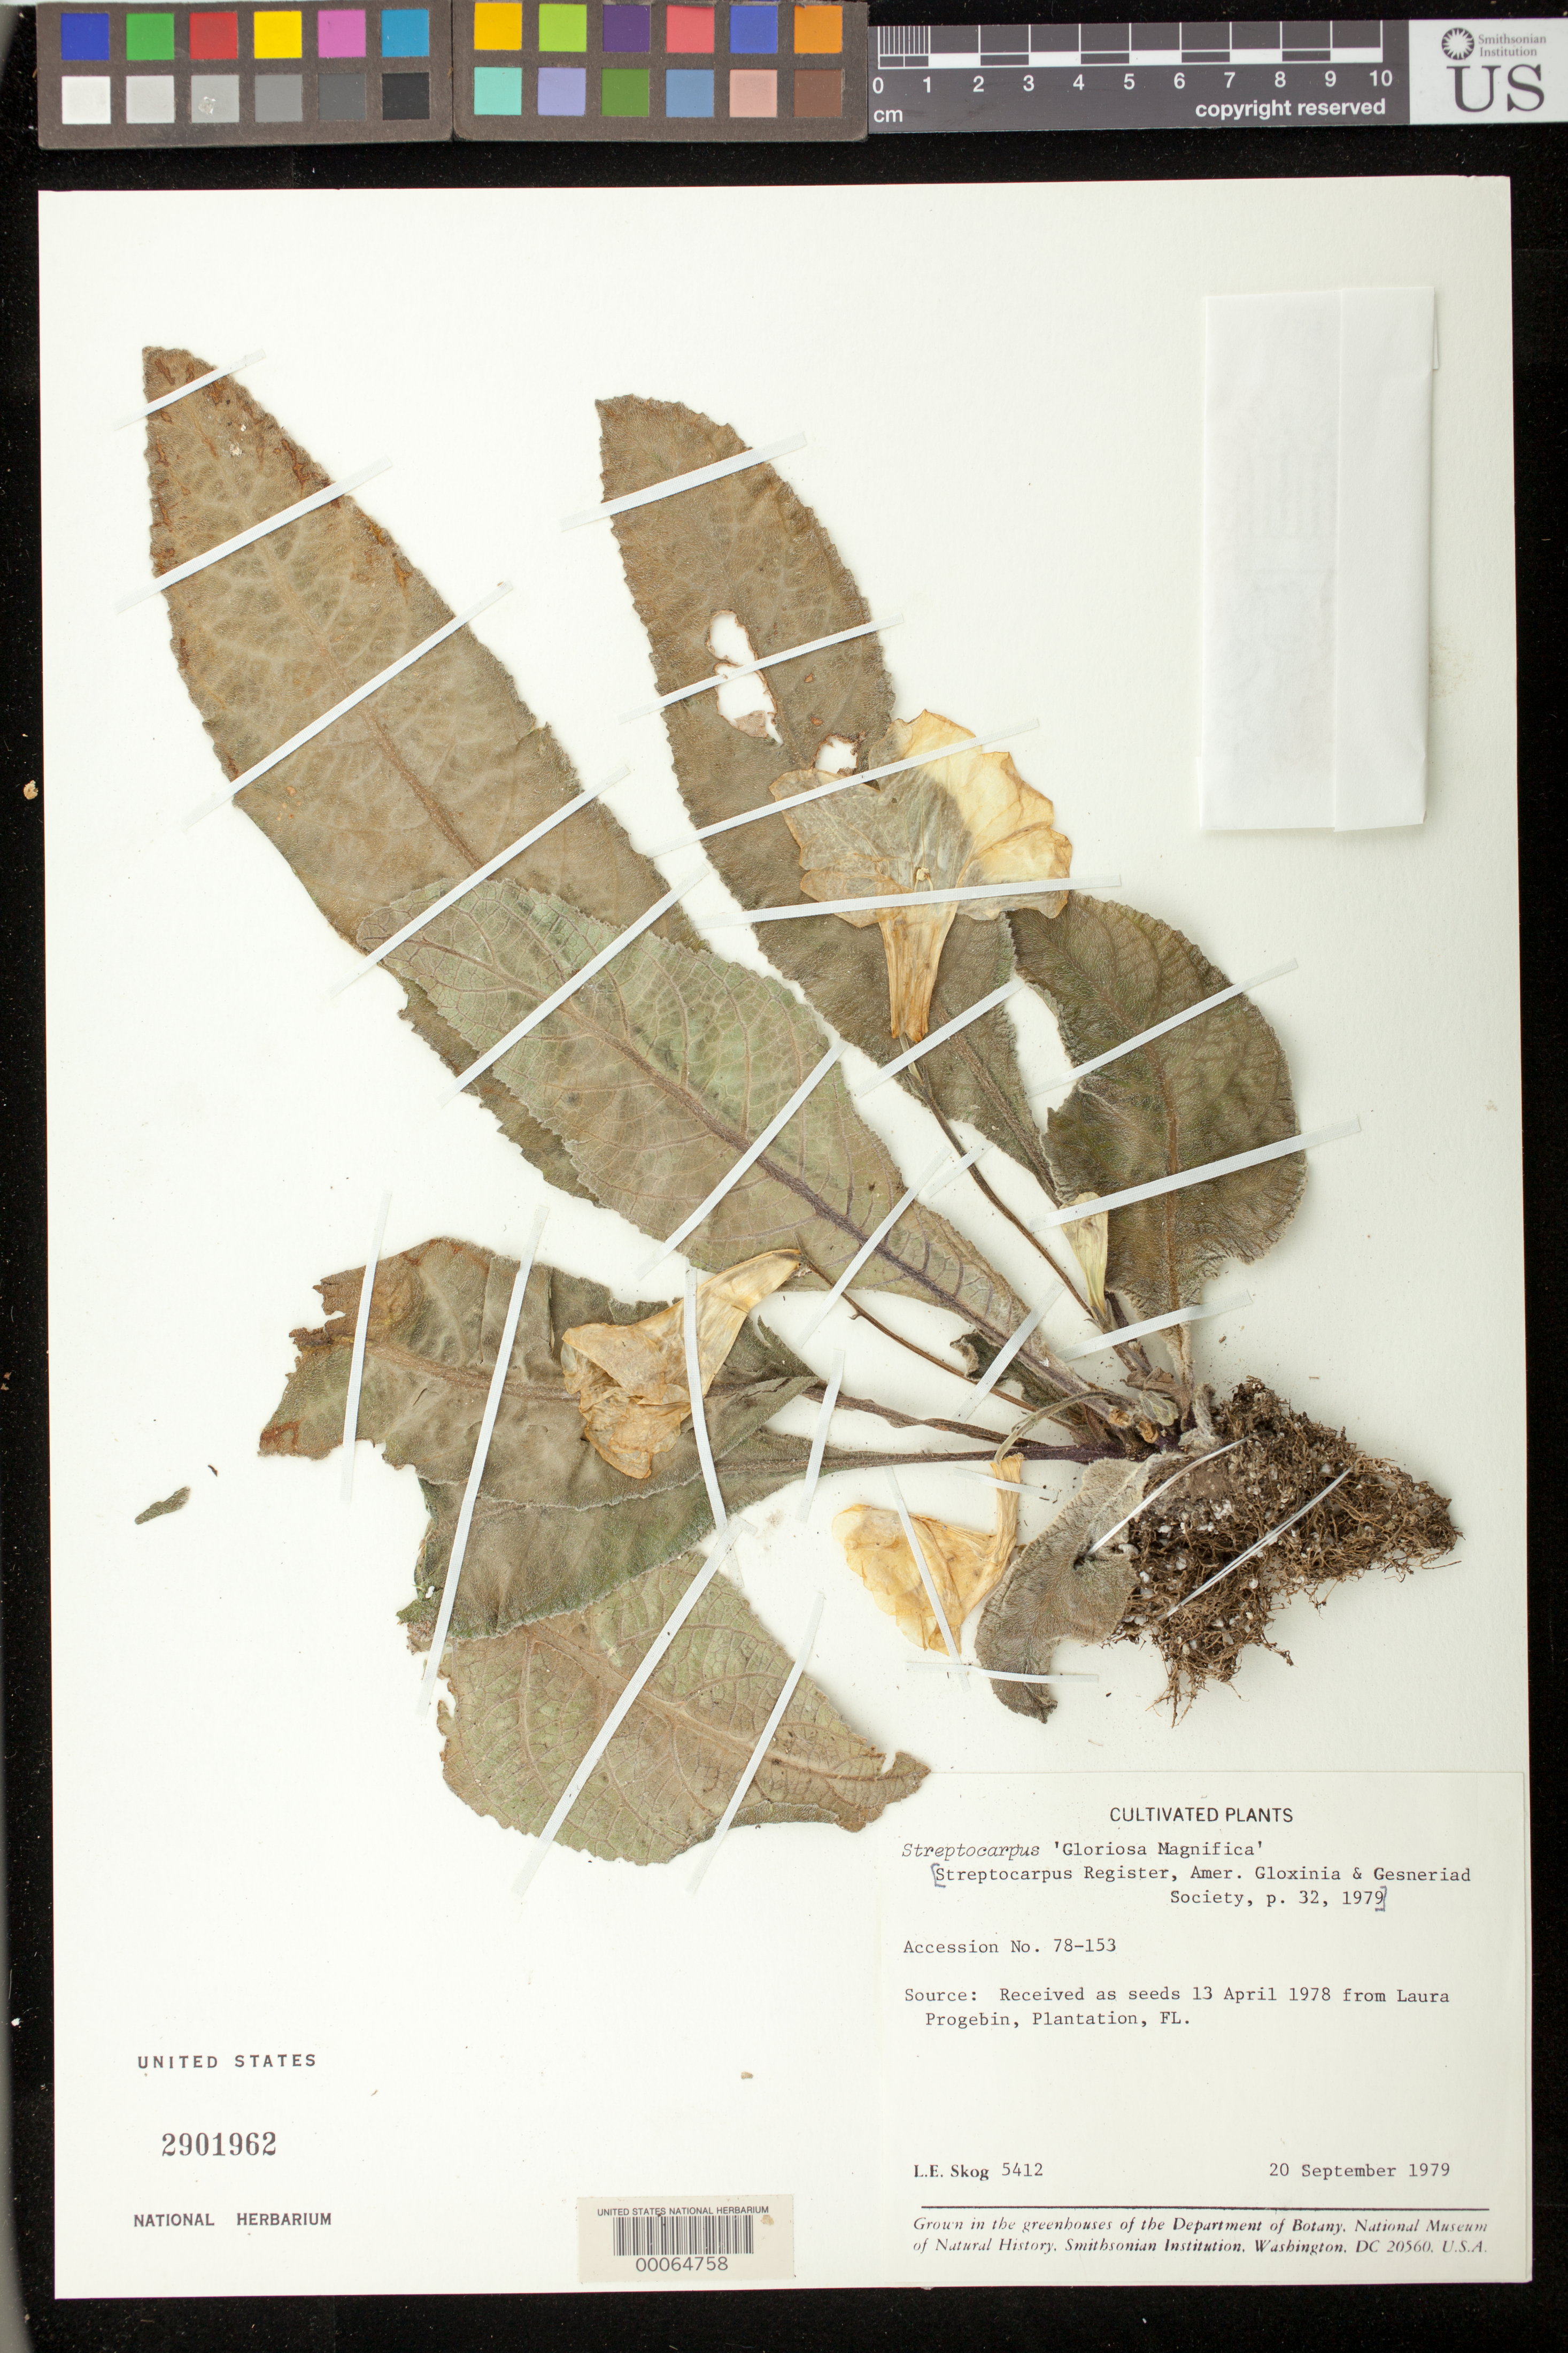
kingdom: Plantae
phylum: Tracheophyta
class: Magnoliopsida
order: Lamiales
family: Gesneriaceae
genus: Streptocarpus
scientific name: Streptocarpus 'Gloriosa Magnifica'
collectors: L. E. Skog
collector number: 5412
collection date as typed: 20 Sep 1979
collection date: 1979-09-20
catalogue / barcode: US 2901962